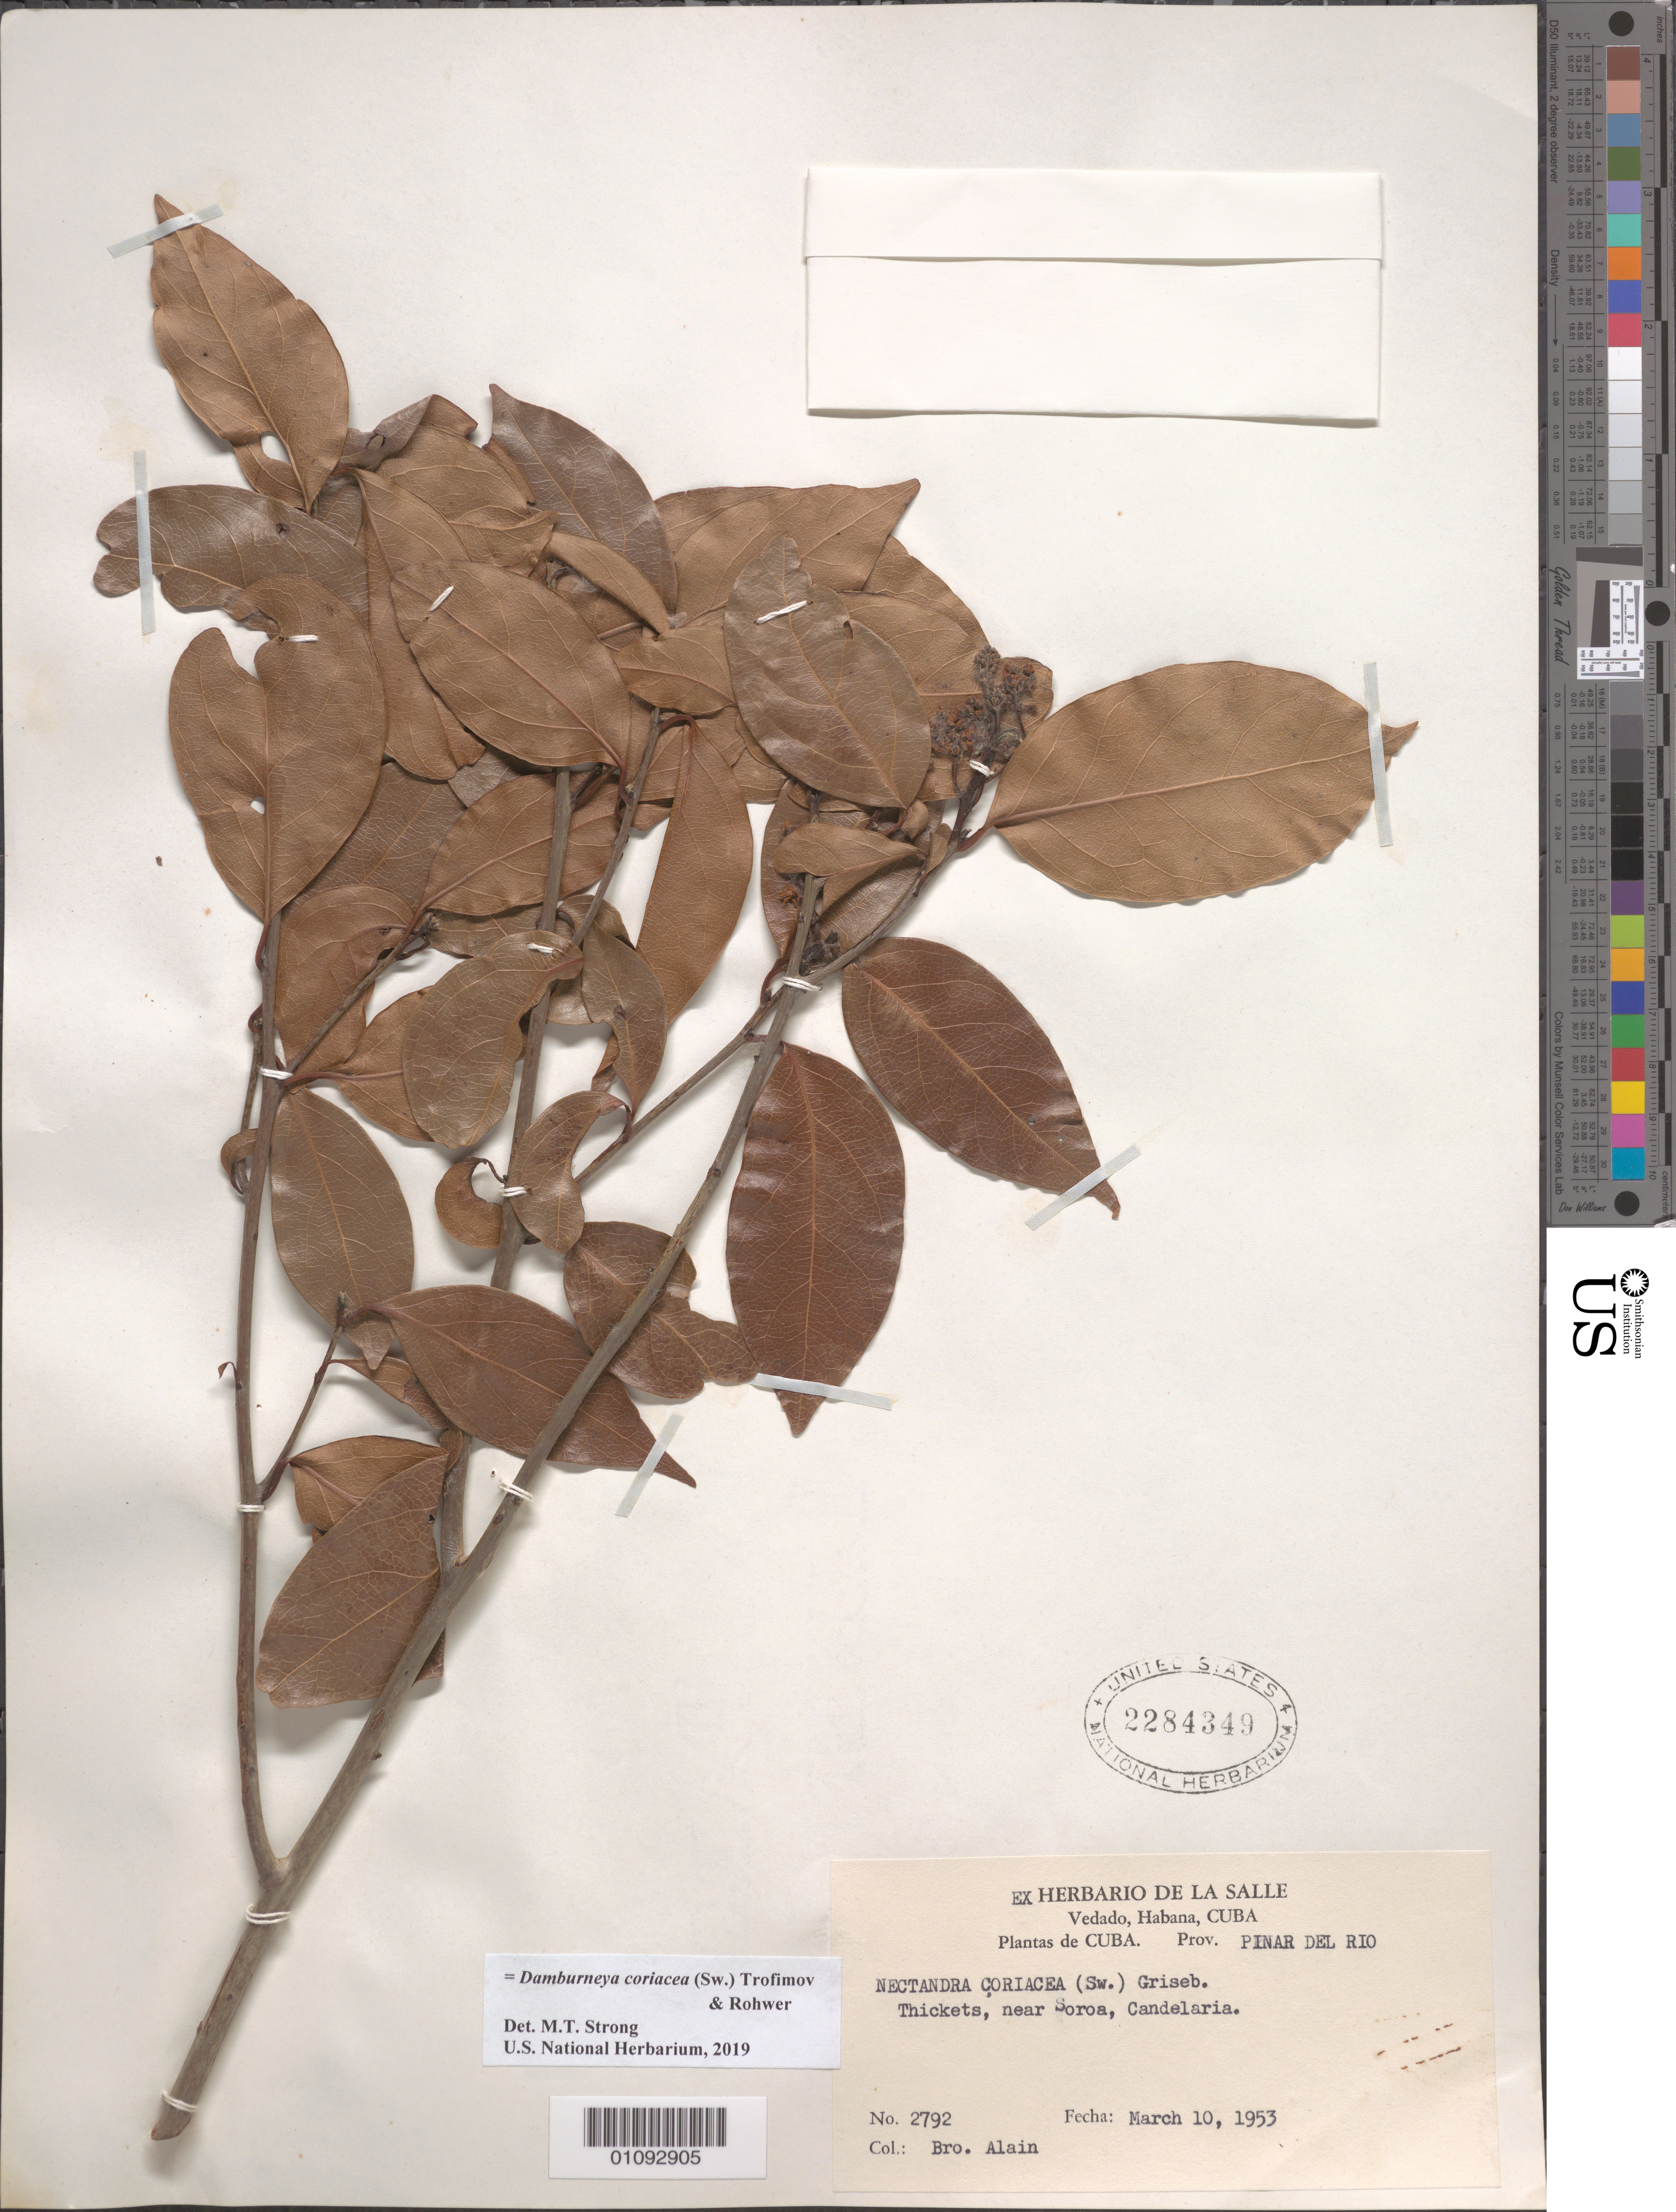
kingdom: Plantae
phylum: Tracheophyta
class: Magnoliopsida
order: Laurales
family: Lauraceae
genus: Damburneya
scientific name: Damburneya coriacea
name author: (Sw.) Trofimov & Rohwer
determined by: Strong, M. T., (US), Smithsonian Institution - National Museum of Natural History (UNITED STATES)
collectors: A. H. Liogier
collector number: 2792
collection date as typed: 10 Mar 1953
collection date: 1953-03-10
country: Cuba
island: Cuba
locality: Near Soroa, Candelaria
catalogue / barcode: US 2284349